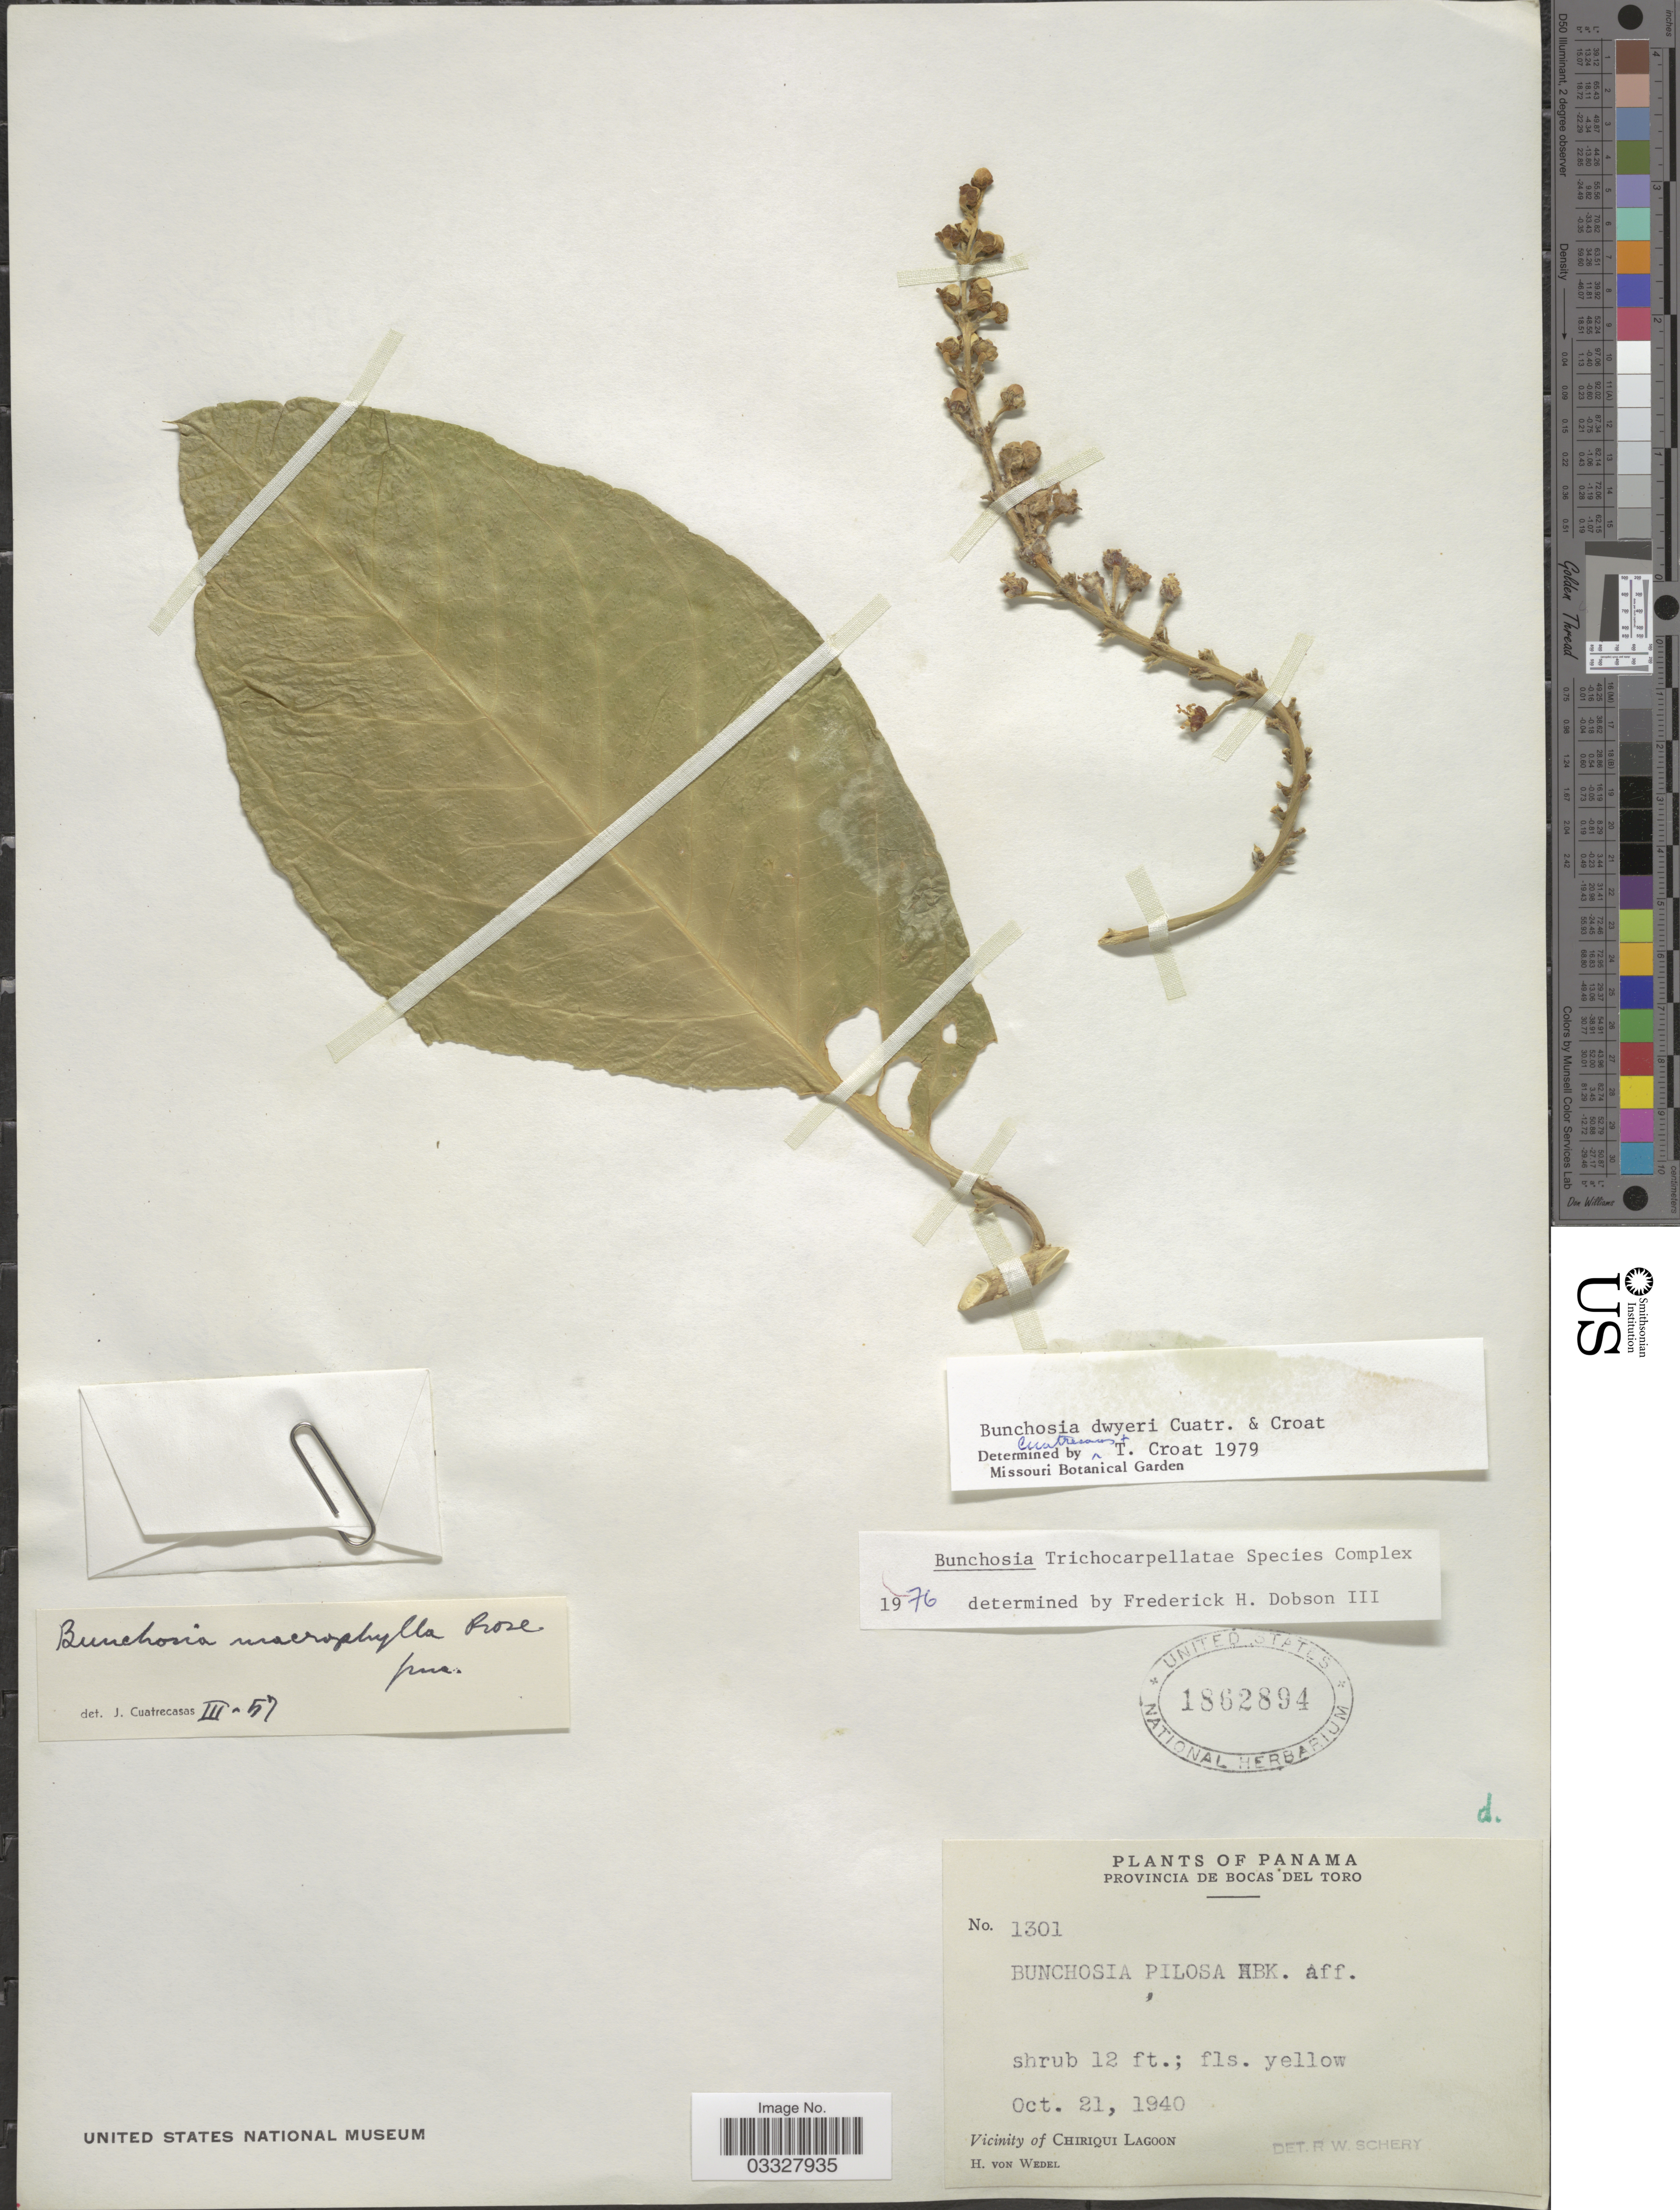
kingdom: Plantae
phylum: Tracheophyta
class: Magnoliopsida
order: Malpighiales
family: Malpighiaceae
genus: Bunchosia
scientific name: Bunchosia dwyeri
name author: Cuatrec. & Croat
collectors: H. von Wedel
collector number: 1301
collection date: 1940-10-21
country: Panama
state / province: Bocas del Toro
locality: Vicinity of Chiriqui Lagoon.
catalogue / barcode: US 1862894